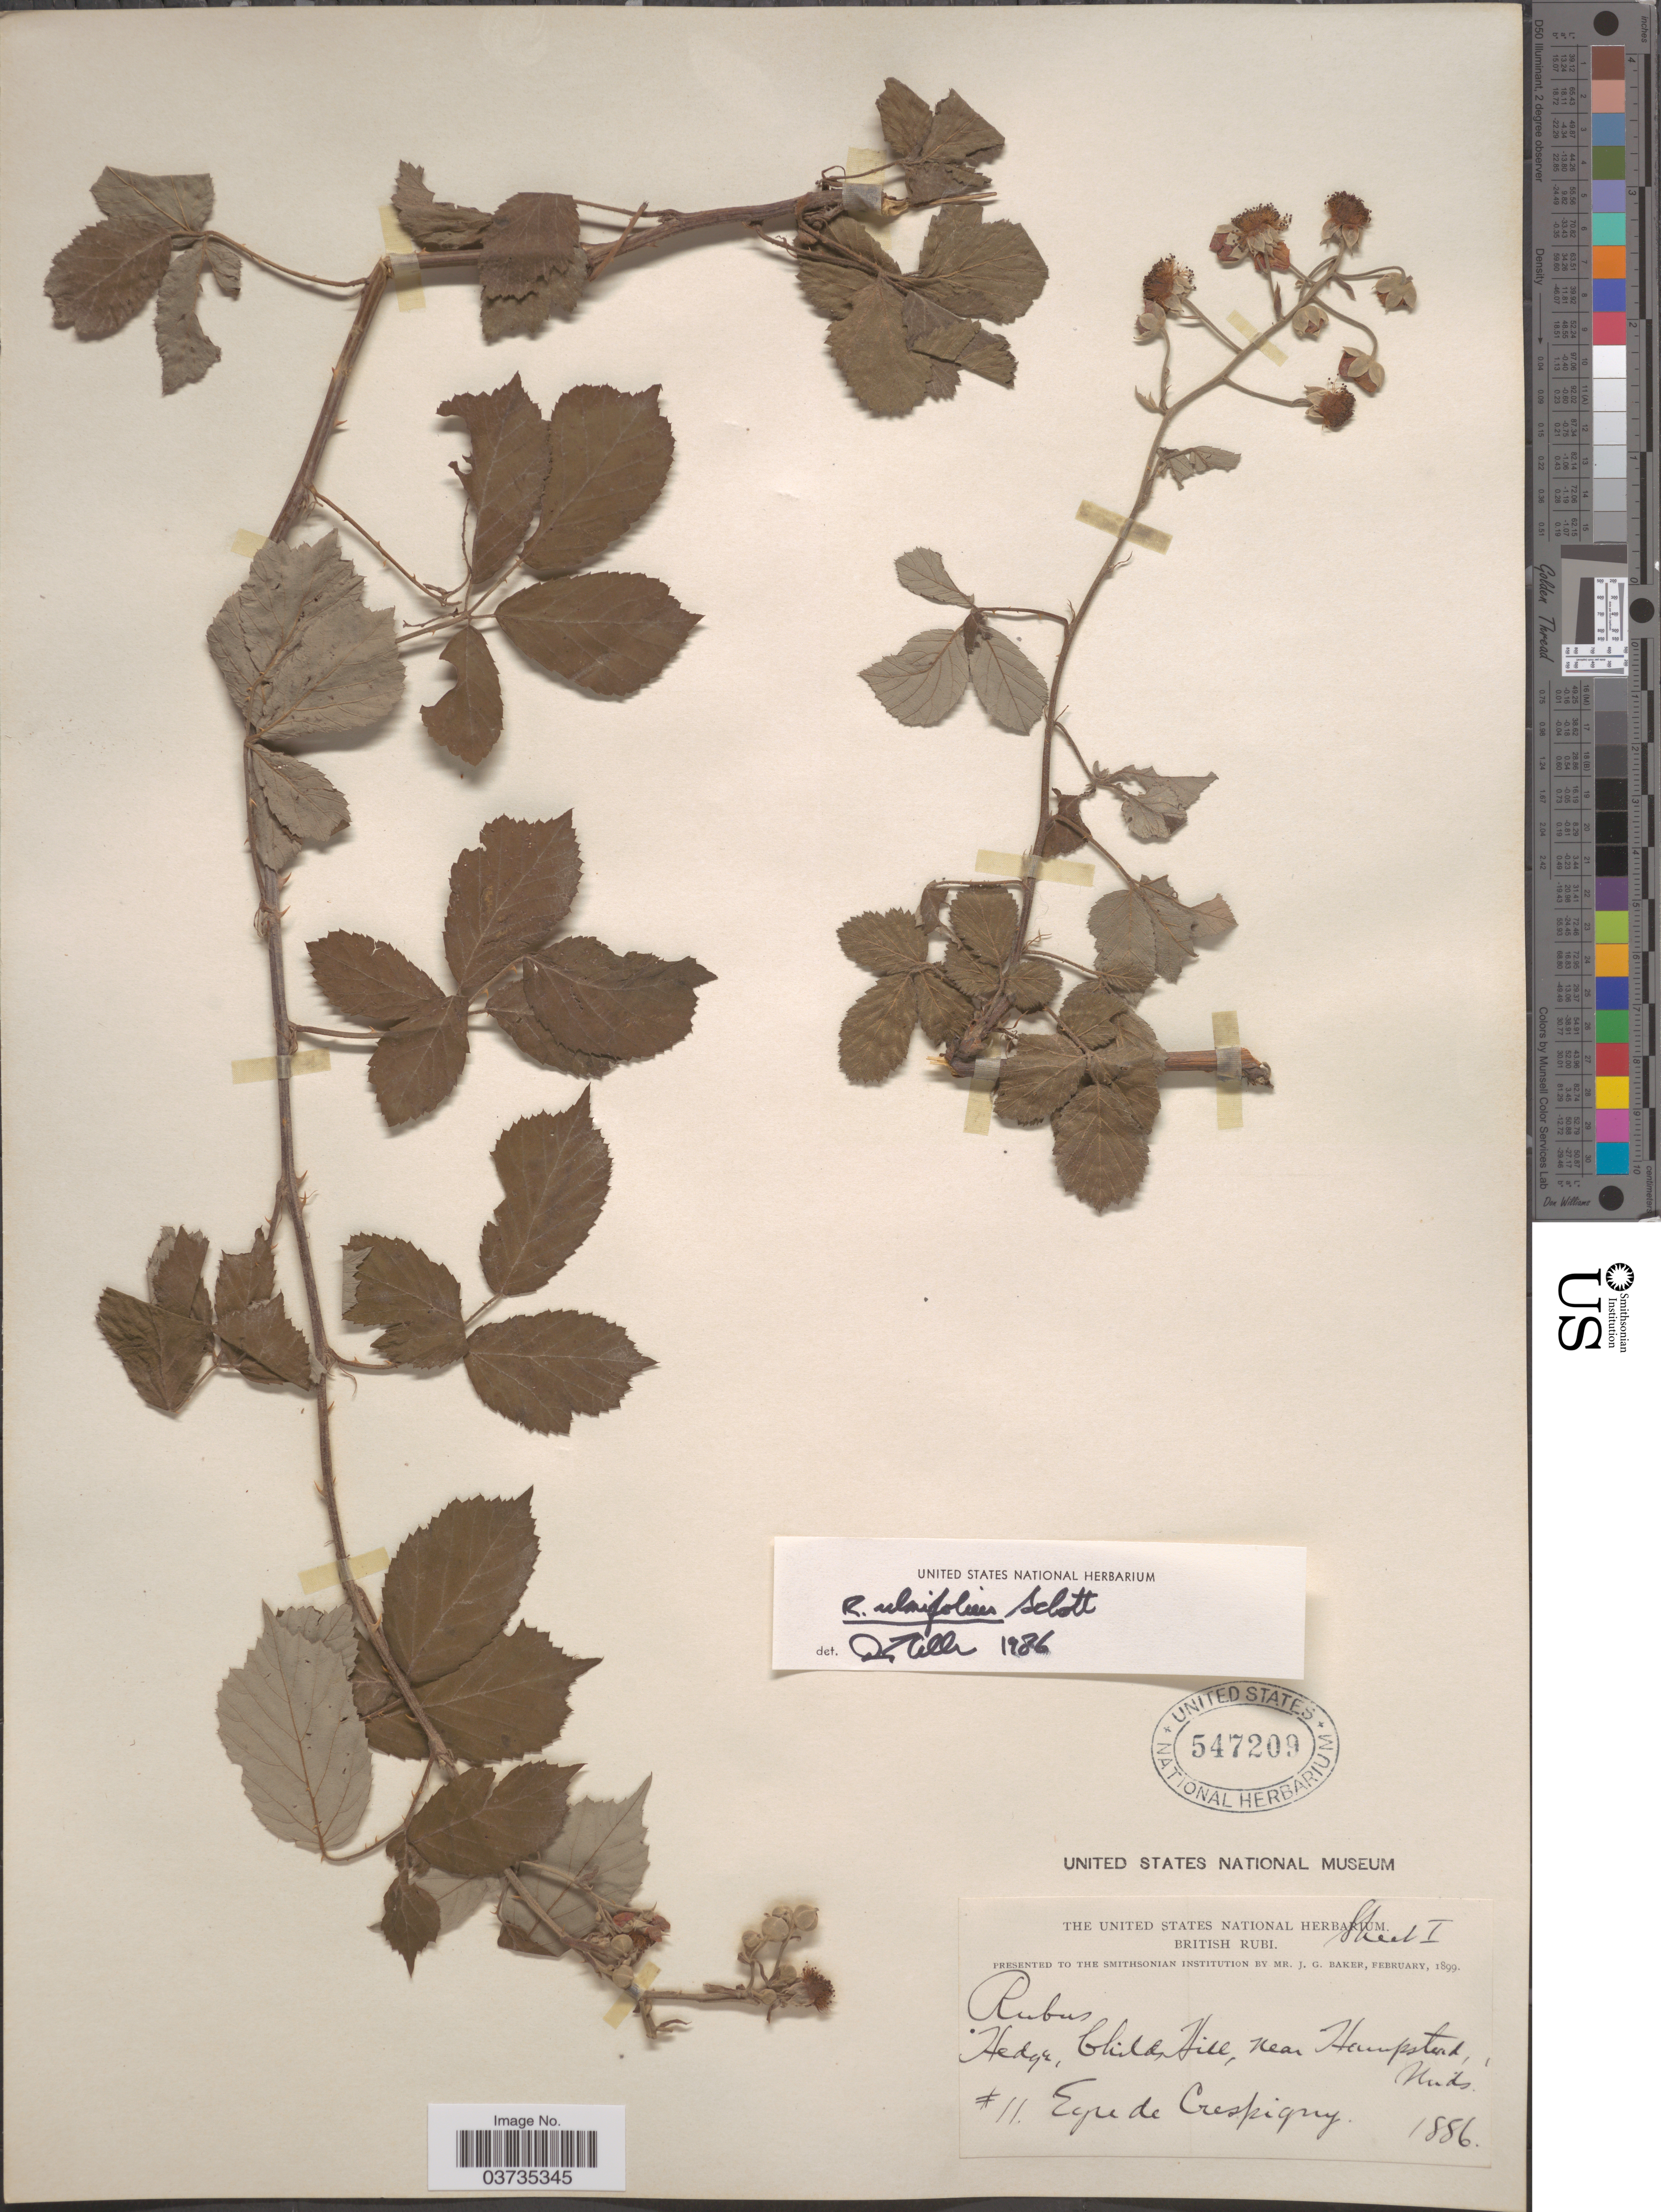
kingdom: Plantae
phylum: Tracheophyta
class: Magnoliopsida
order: Rosales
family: Rosaceae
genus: Rubus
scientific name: Rubus ulmifolius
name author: Schott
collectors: E. de Crespigny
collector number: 11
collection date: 1866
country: United Kingdom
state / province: England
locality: Hedge, Childs Hill, near Hampstead, Mids.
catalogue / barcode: US 547209